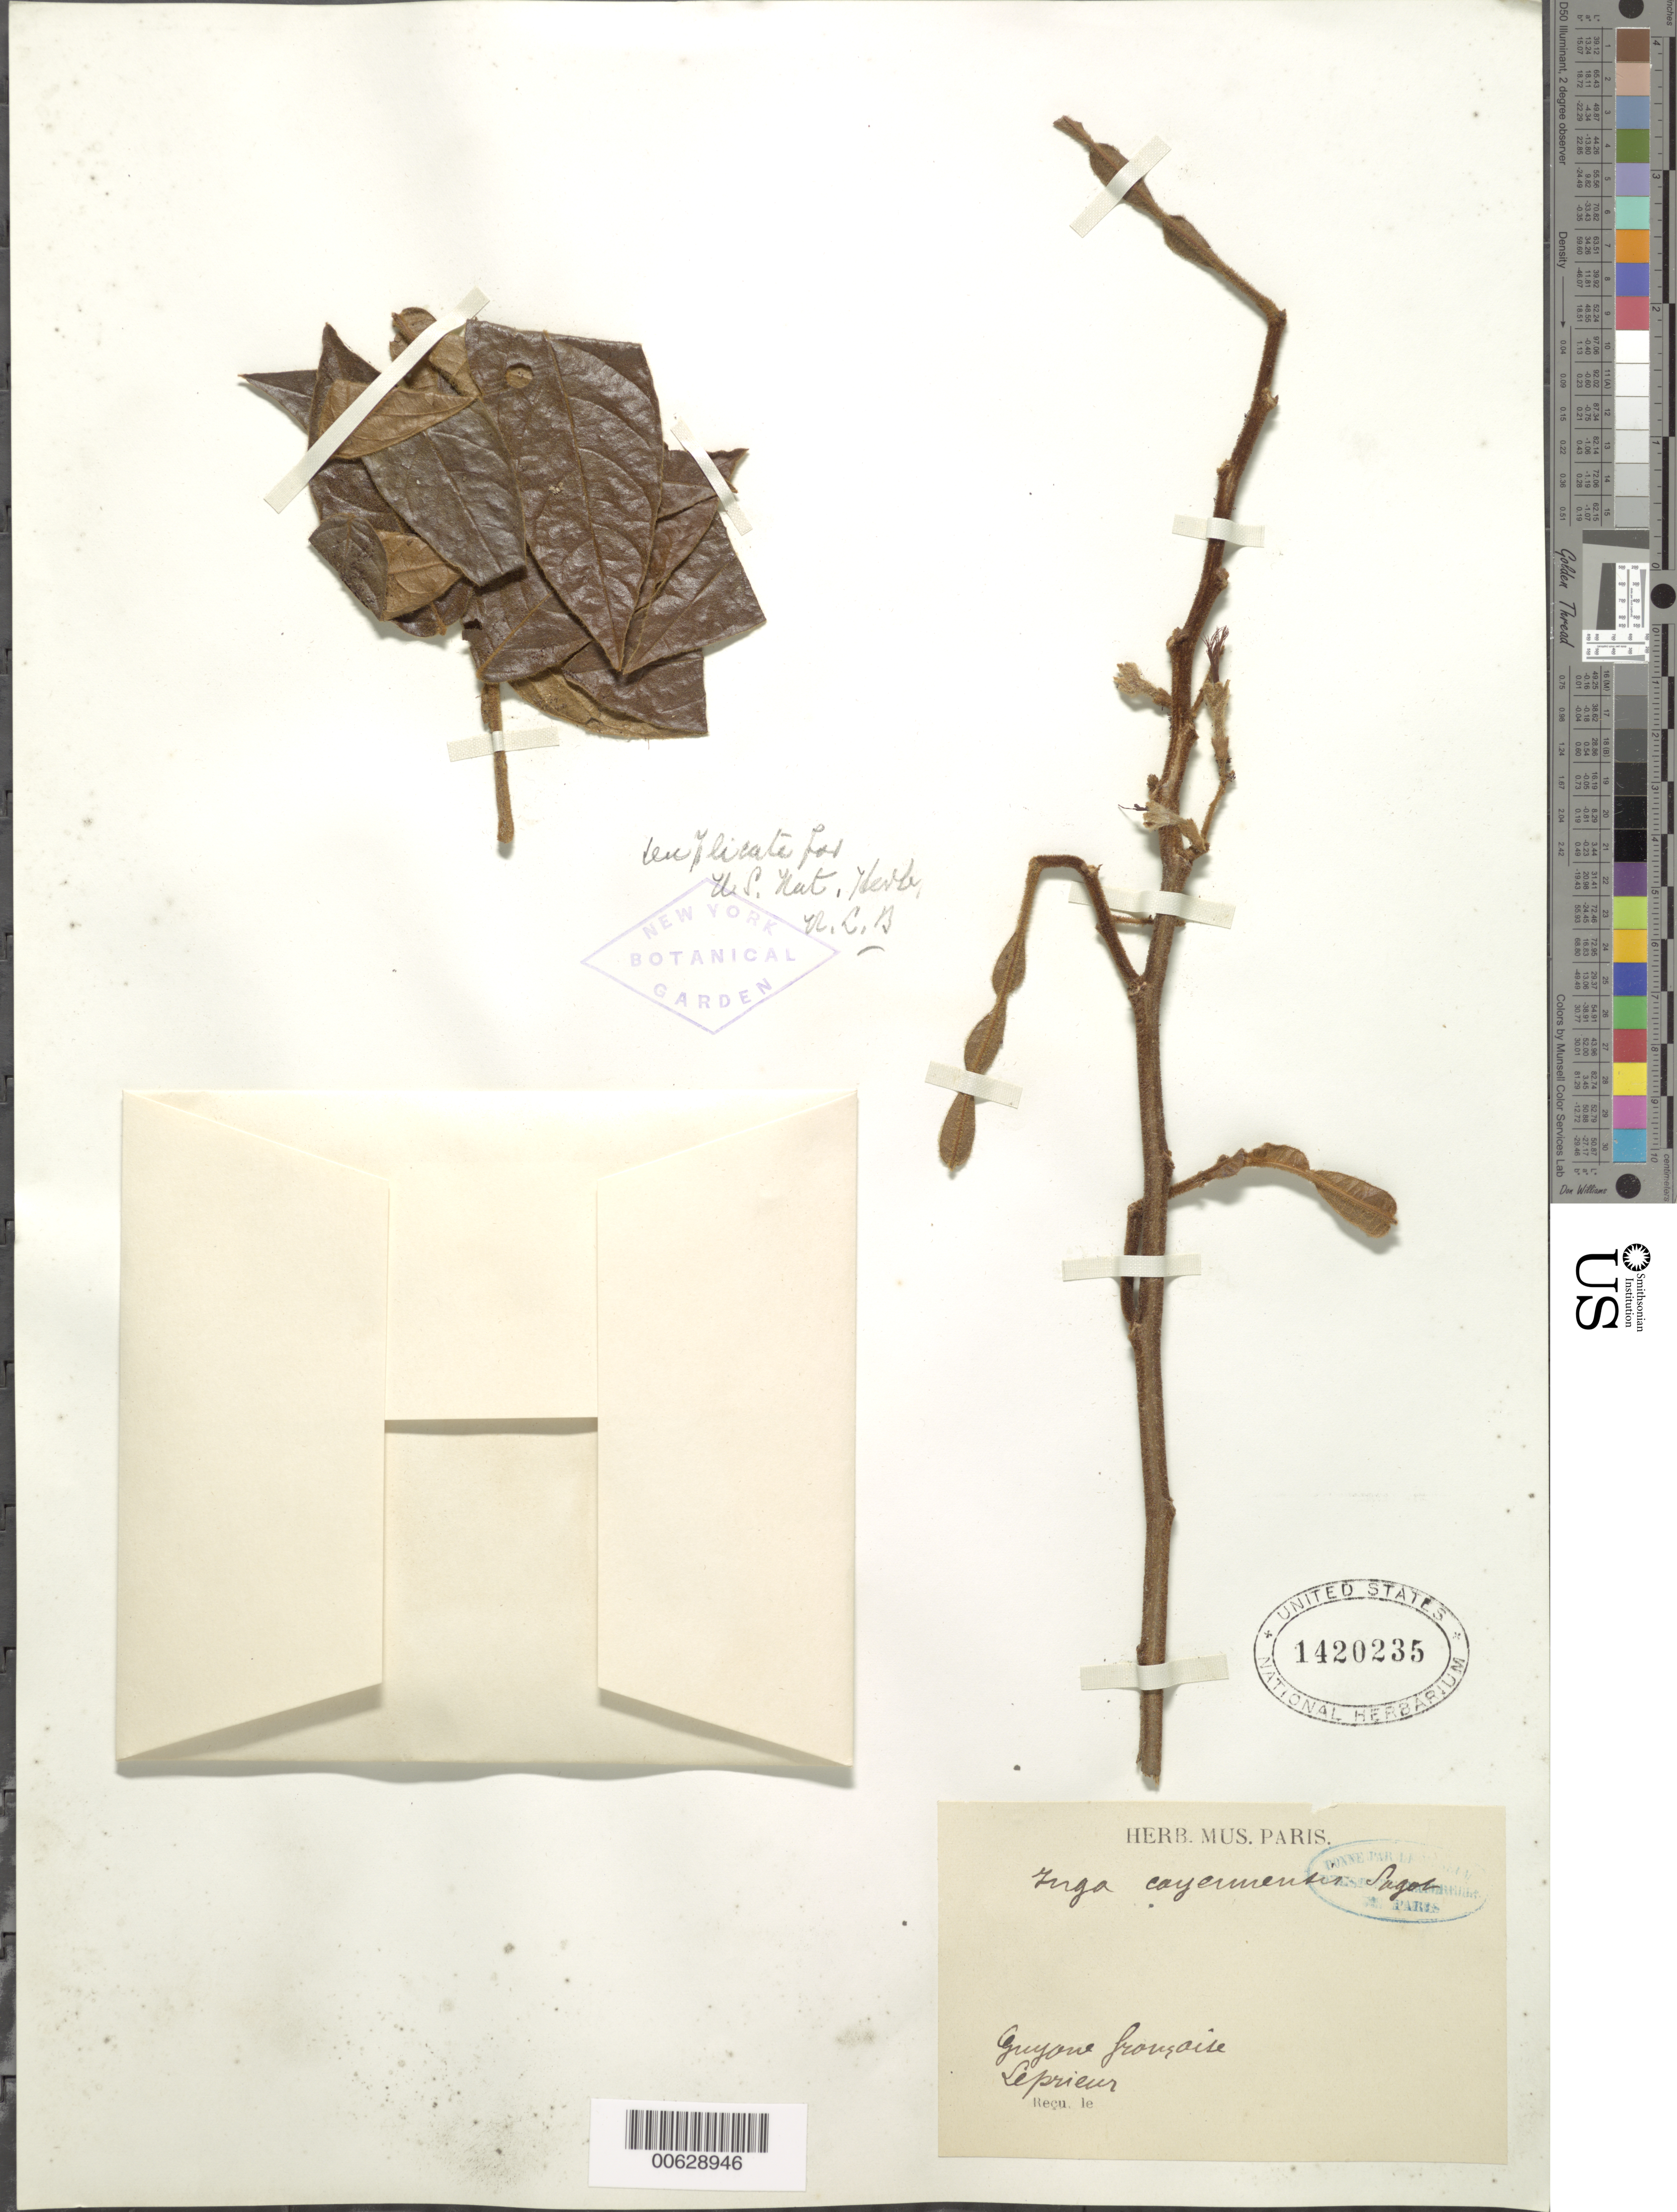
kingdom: Plantae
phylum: Tracheophyta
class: Magnoliopsida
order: Fabales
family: Fabaceae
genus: Inga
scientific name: Inga cayennensis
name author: Sagot ex Benth.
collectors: F. M. R. Leprieur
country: French Guiana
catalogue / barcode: US 1420235